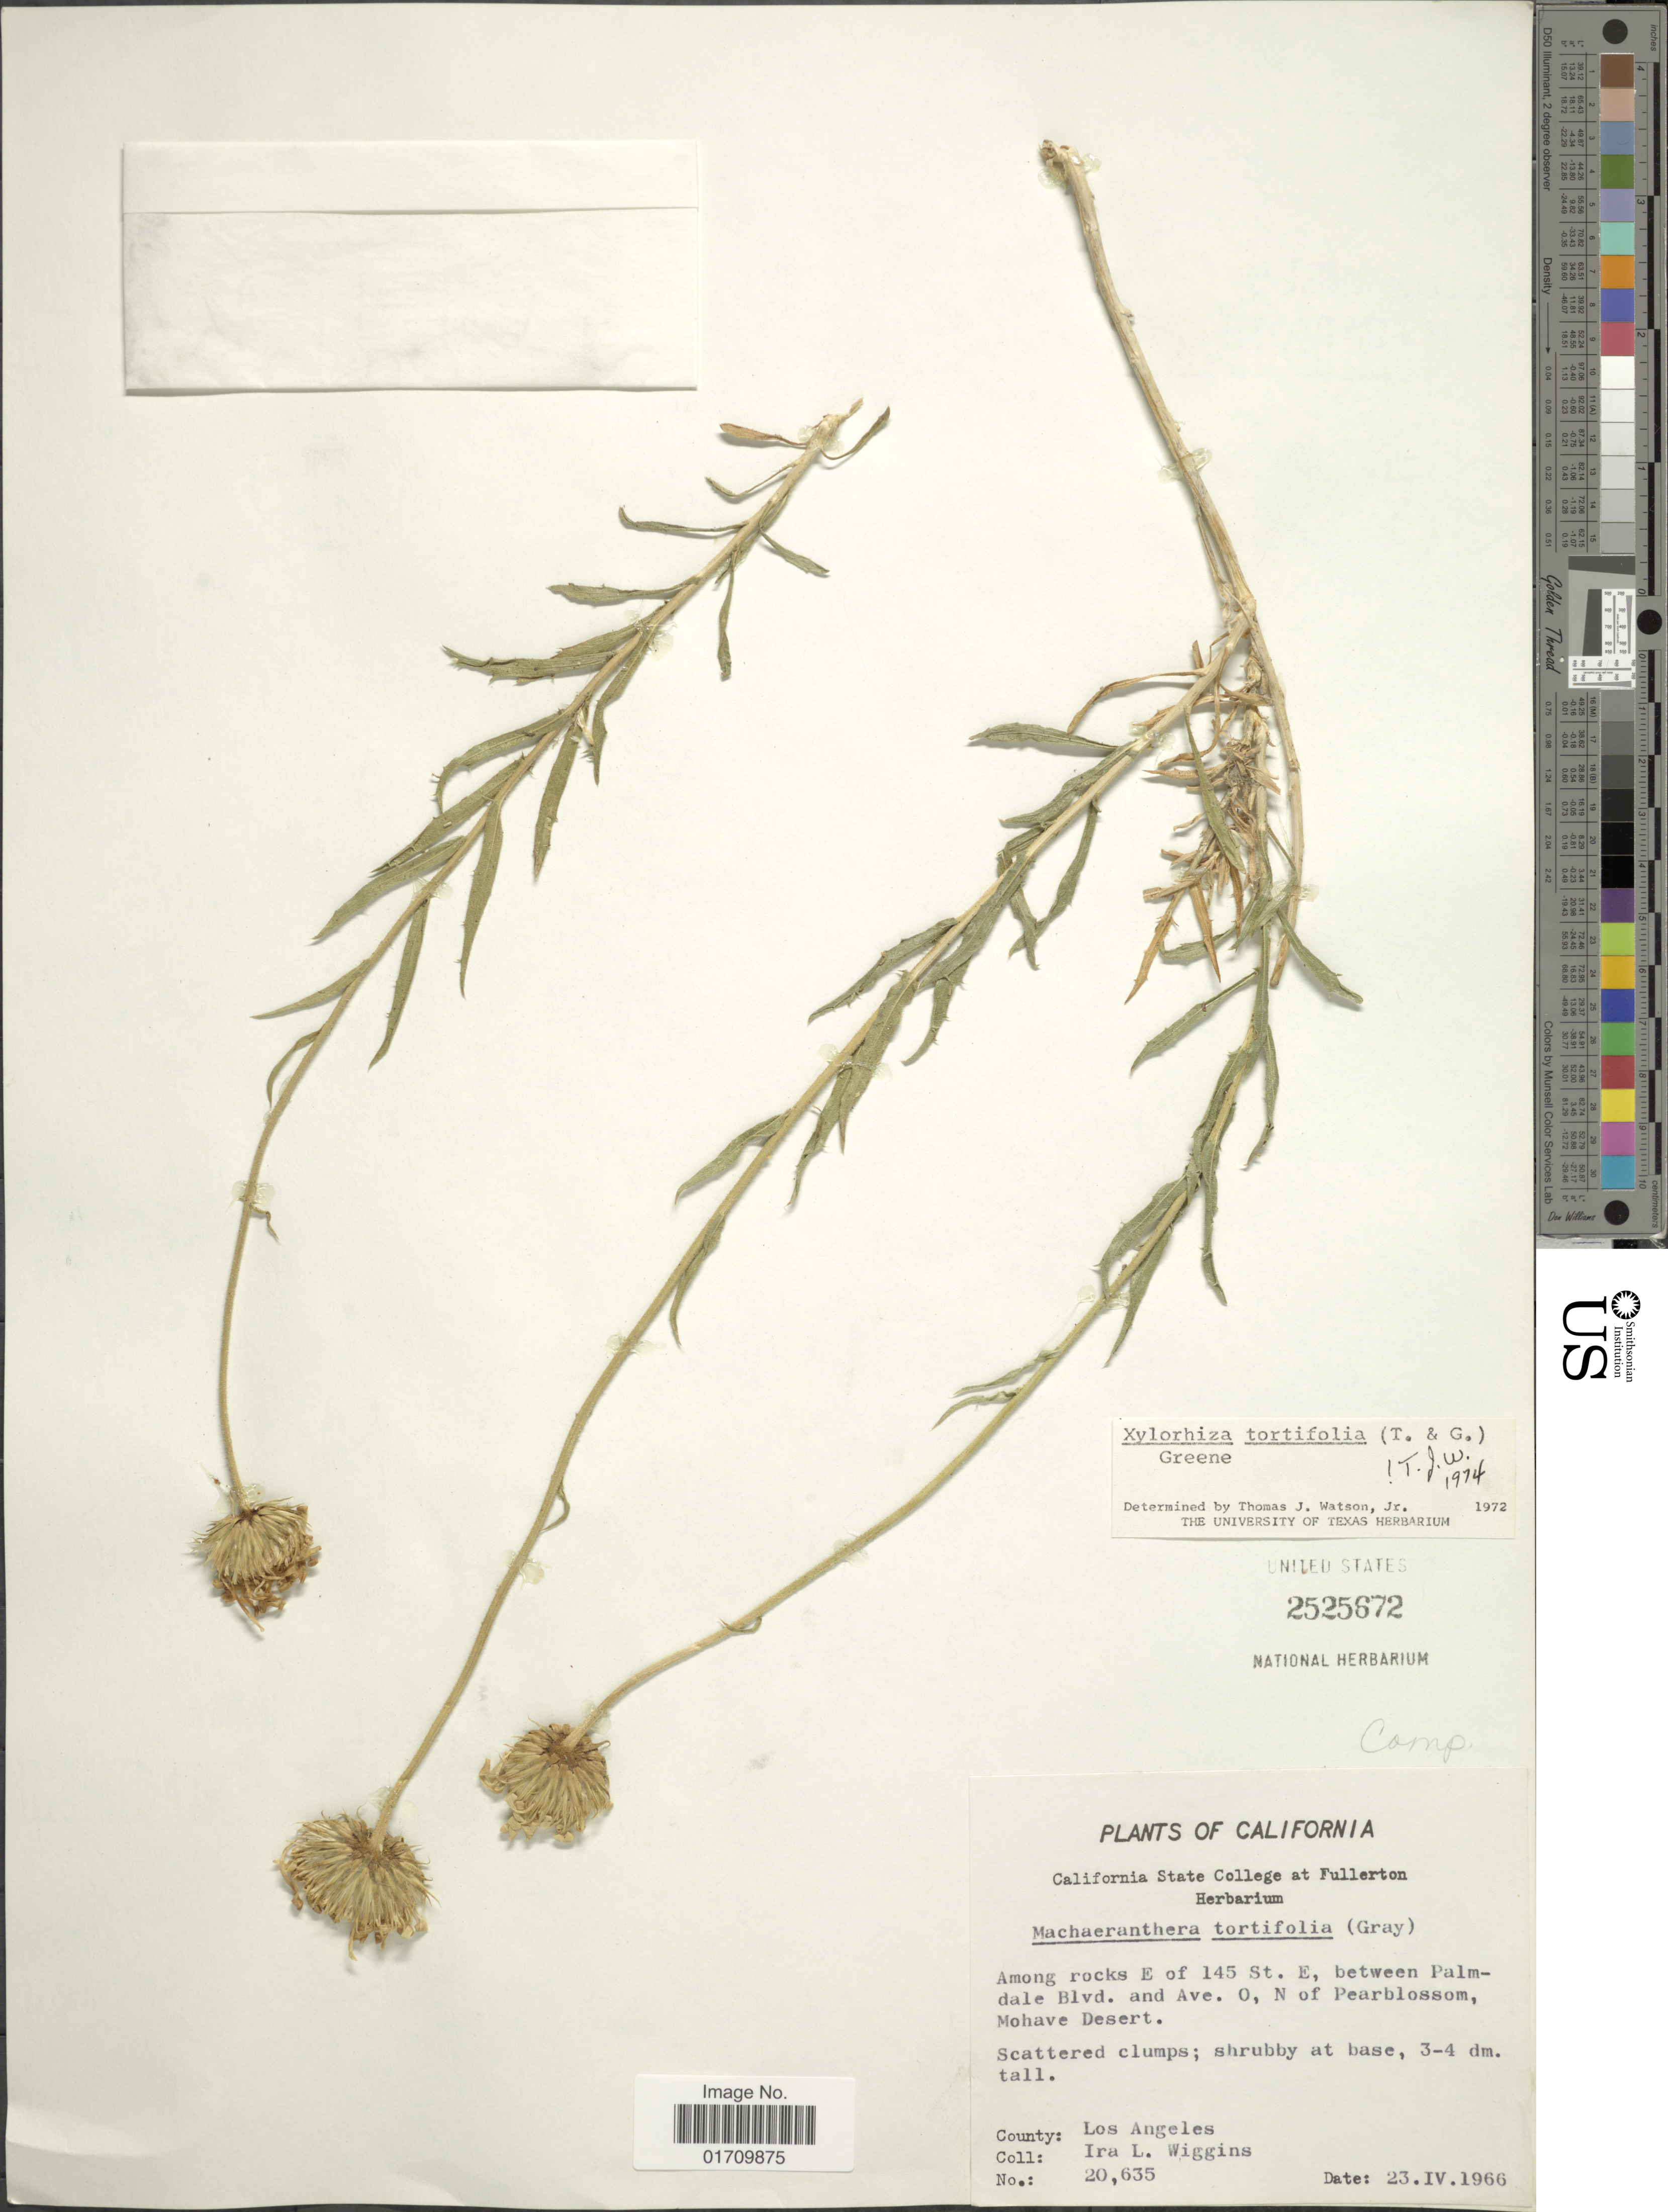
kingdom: Plantae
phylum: Tracheophyta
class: Magnoliopsida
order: Asterales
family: Asteraceae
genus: Xylorhiza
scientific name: Xylorhiza tortifolia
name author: (Torr. & A. Gray) Greene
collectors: I. L. Wiggins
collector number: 20635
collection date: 1966-04-23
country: United States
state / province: California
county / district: Los Angeles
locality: E of 145 St. E, between Palmdale Blvd. and Ave. O, N of Pearlblossom, Mohave Desert, County Los Angeles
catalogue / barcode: US 2525672